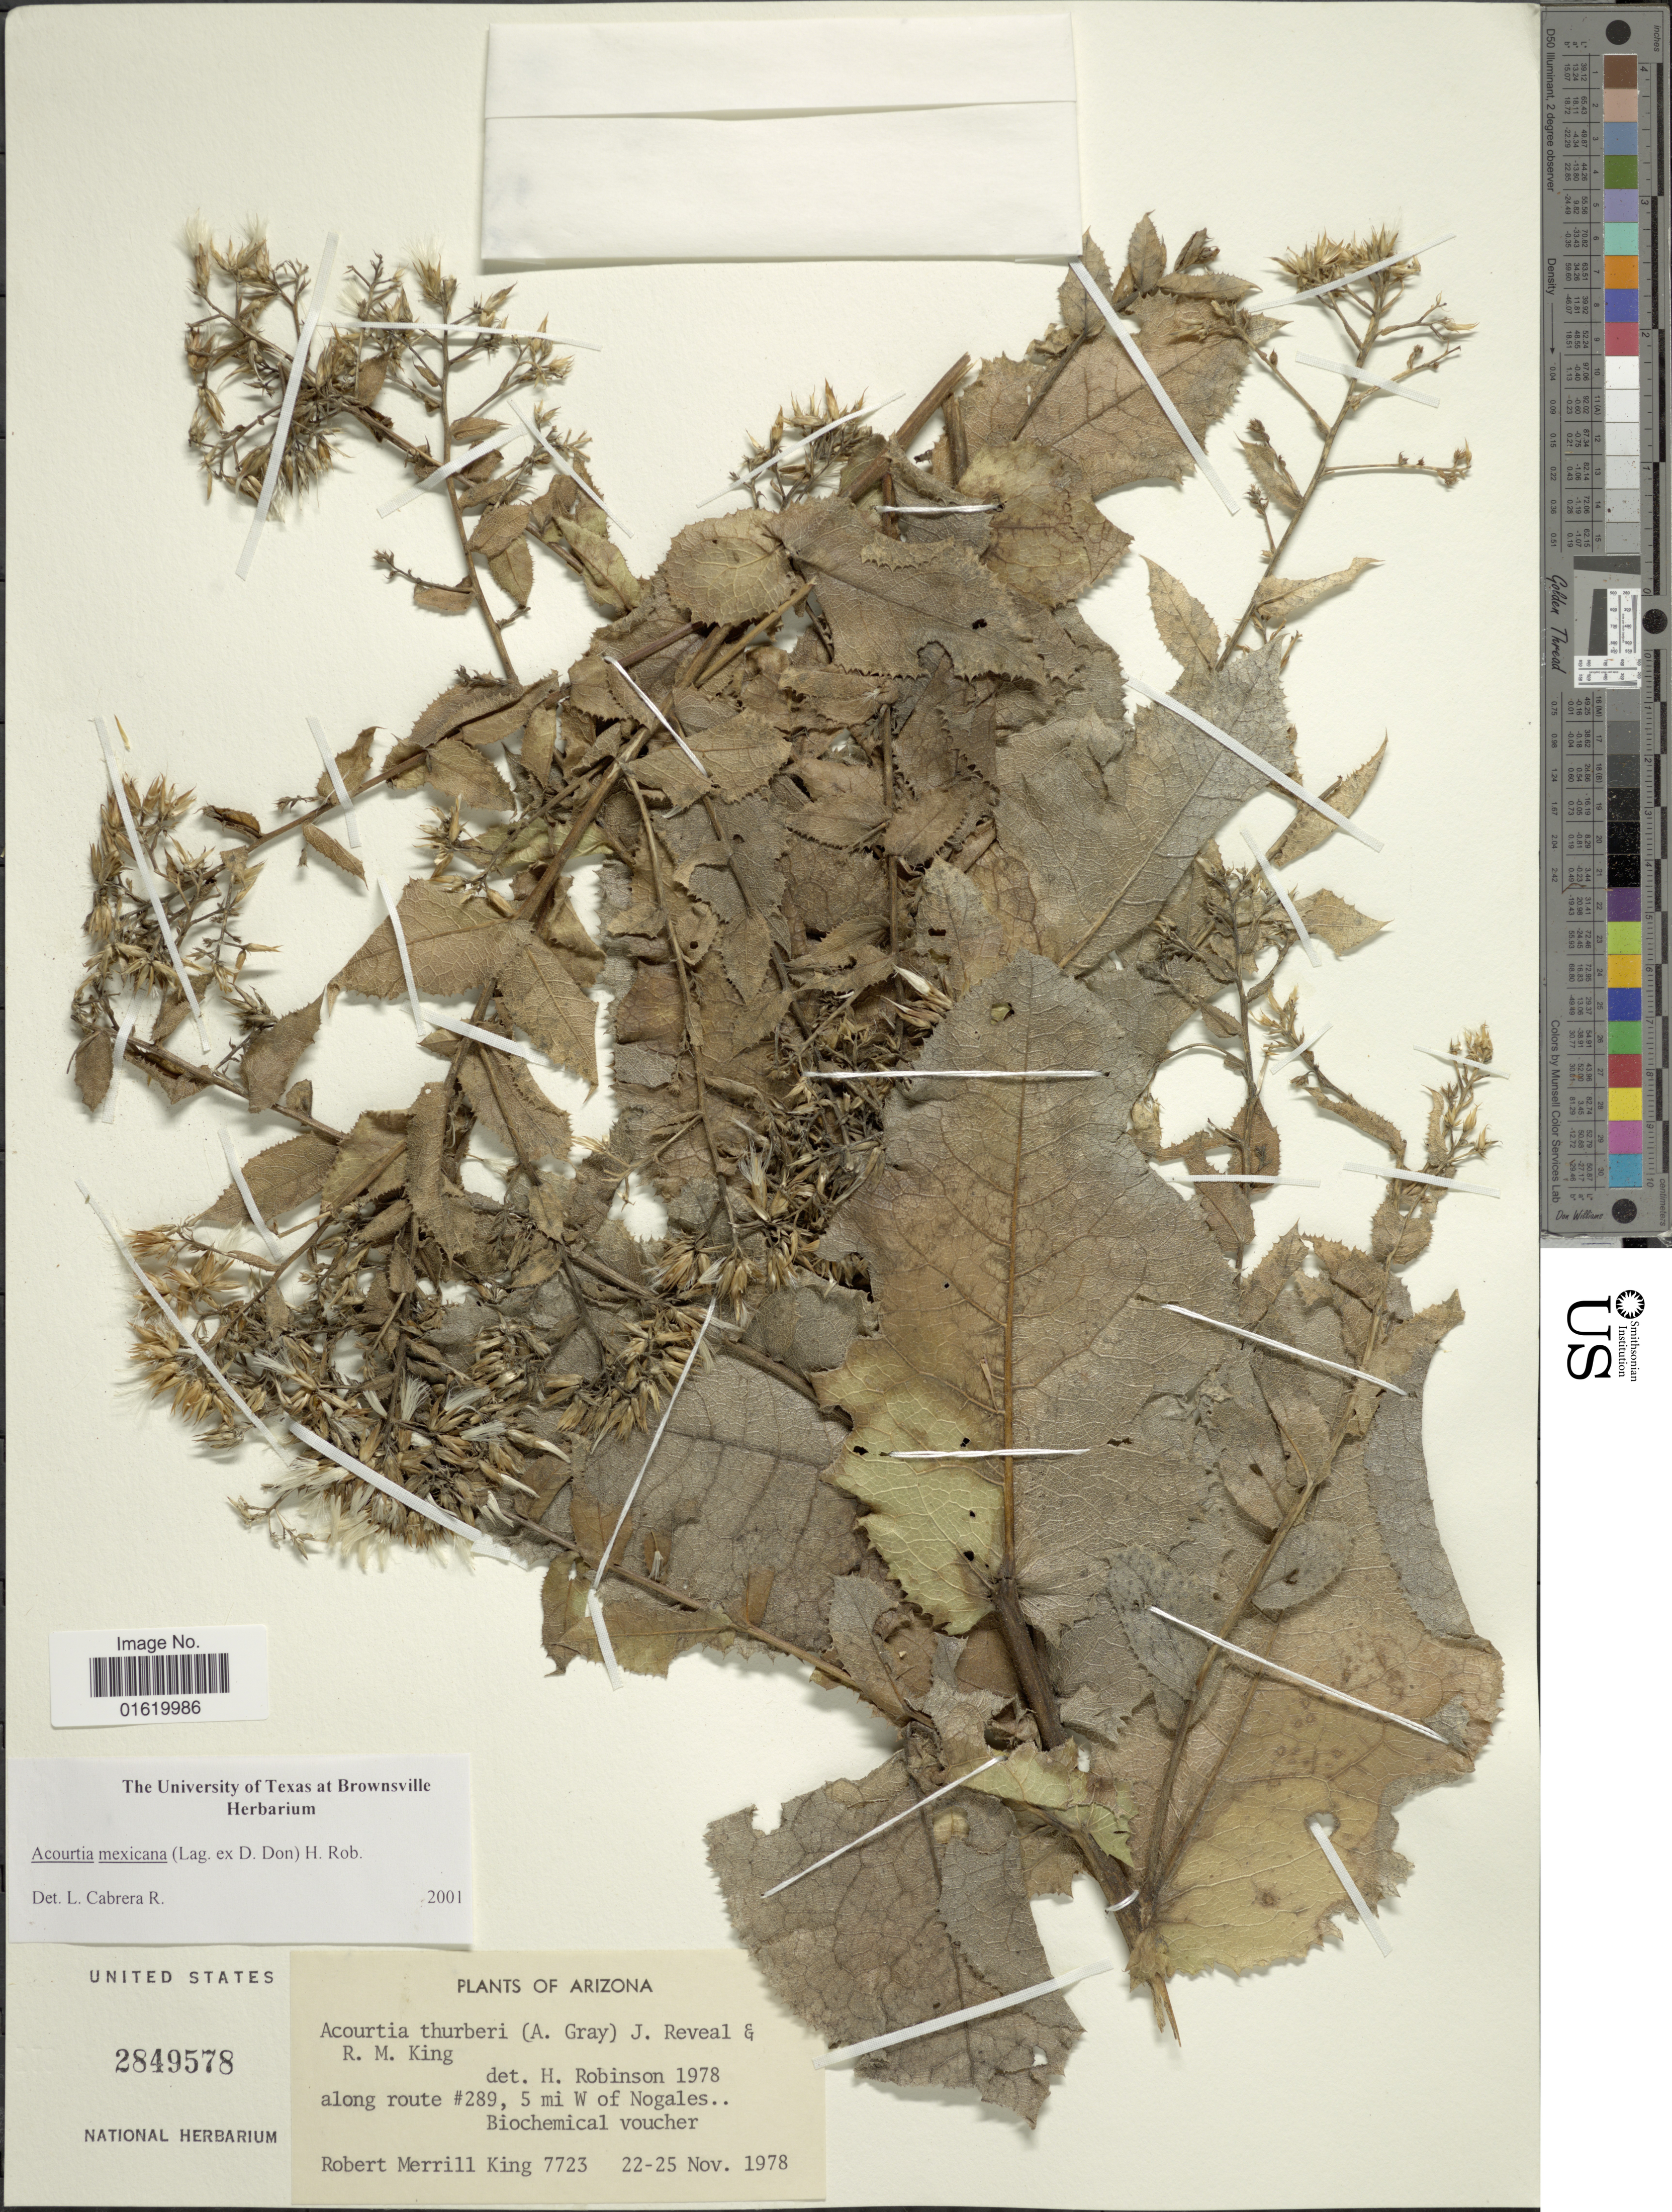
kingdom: Plantae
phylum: Tracheophyta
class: Magnoliopsida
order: Asterales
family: Asteraceae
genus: Acourtia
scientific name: Acourtia mexicana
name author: (Lag. ex D. Don) H. Rob.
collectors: R. M. King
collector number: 7723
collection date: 1978-11-22/1978-11-25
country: United States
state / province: Arizona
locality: Along route #289, 5 mi W of Nogales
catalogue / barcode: US 2849578